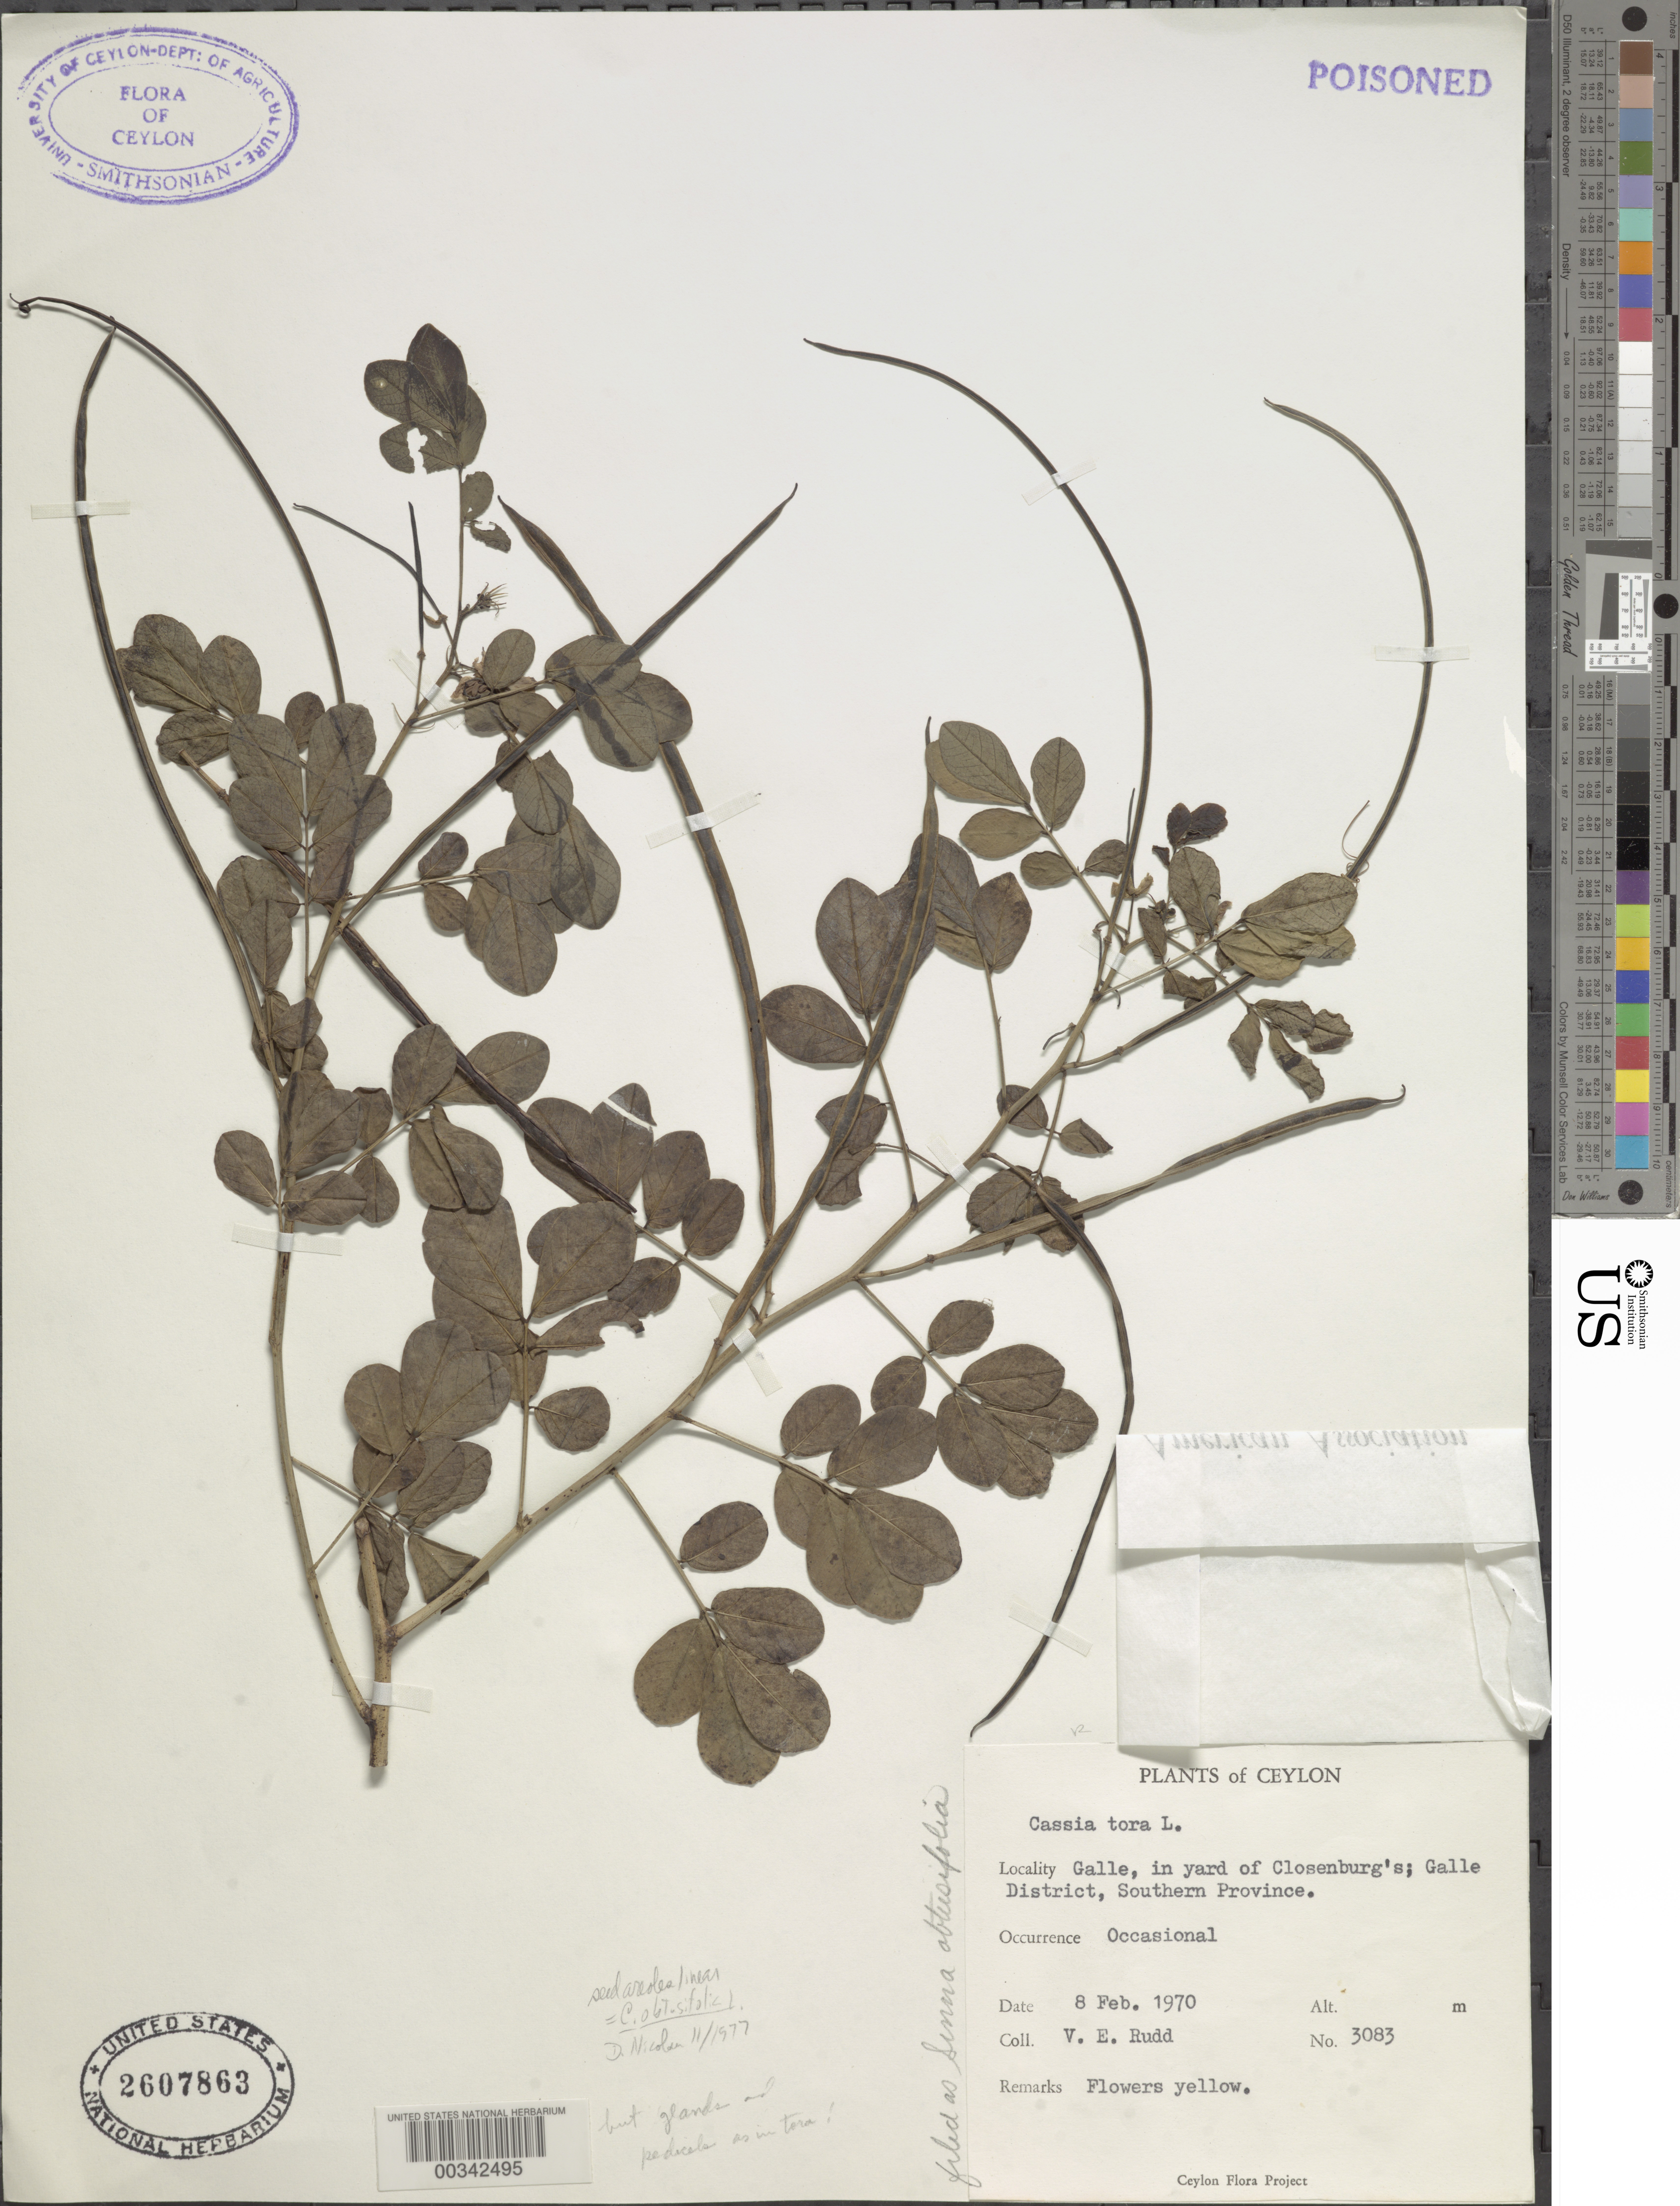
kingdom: Plantae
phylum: Tracheophyta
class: Magnoliopsida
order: Fabales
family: Fabaceae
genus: Senna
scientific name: Senna obtusifolia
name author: (L.) H.S. Irwin & Barneby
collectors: V. E. Rudd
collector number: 3083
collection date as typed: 08 Feb 1970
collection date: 1970-02-08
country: Sri Lanka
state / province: Southern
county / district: Galle Dist.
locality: Galle, in yard of closenburg's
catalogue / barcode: US 2607863